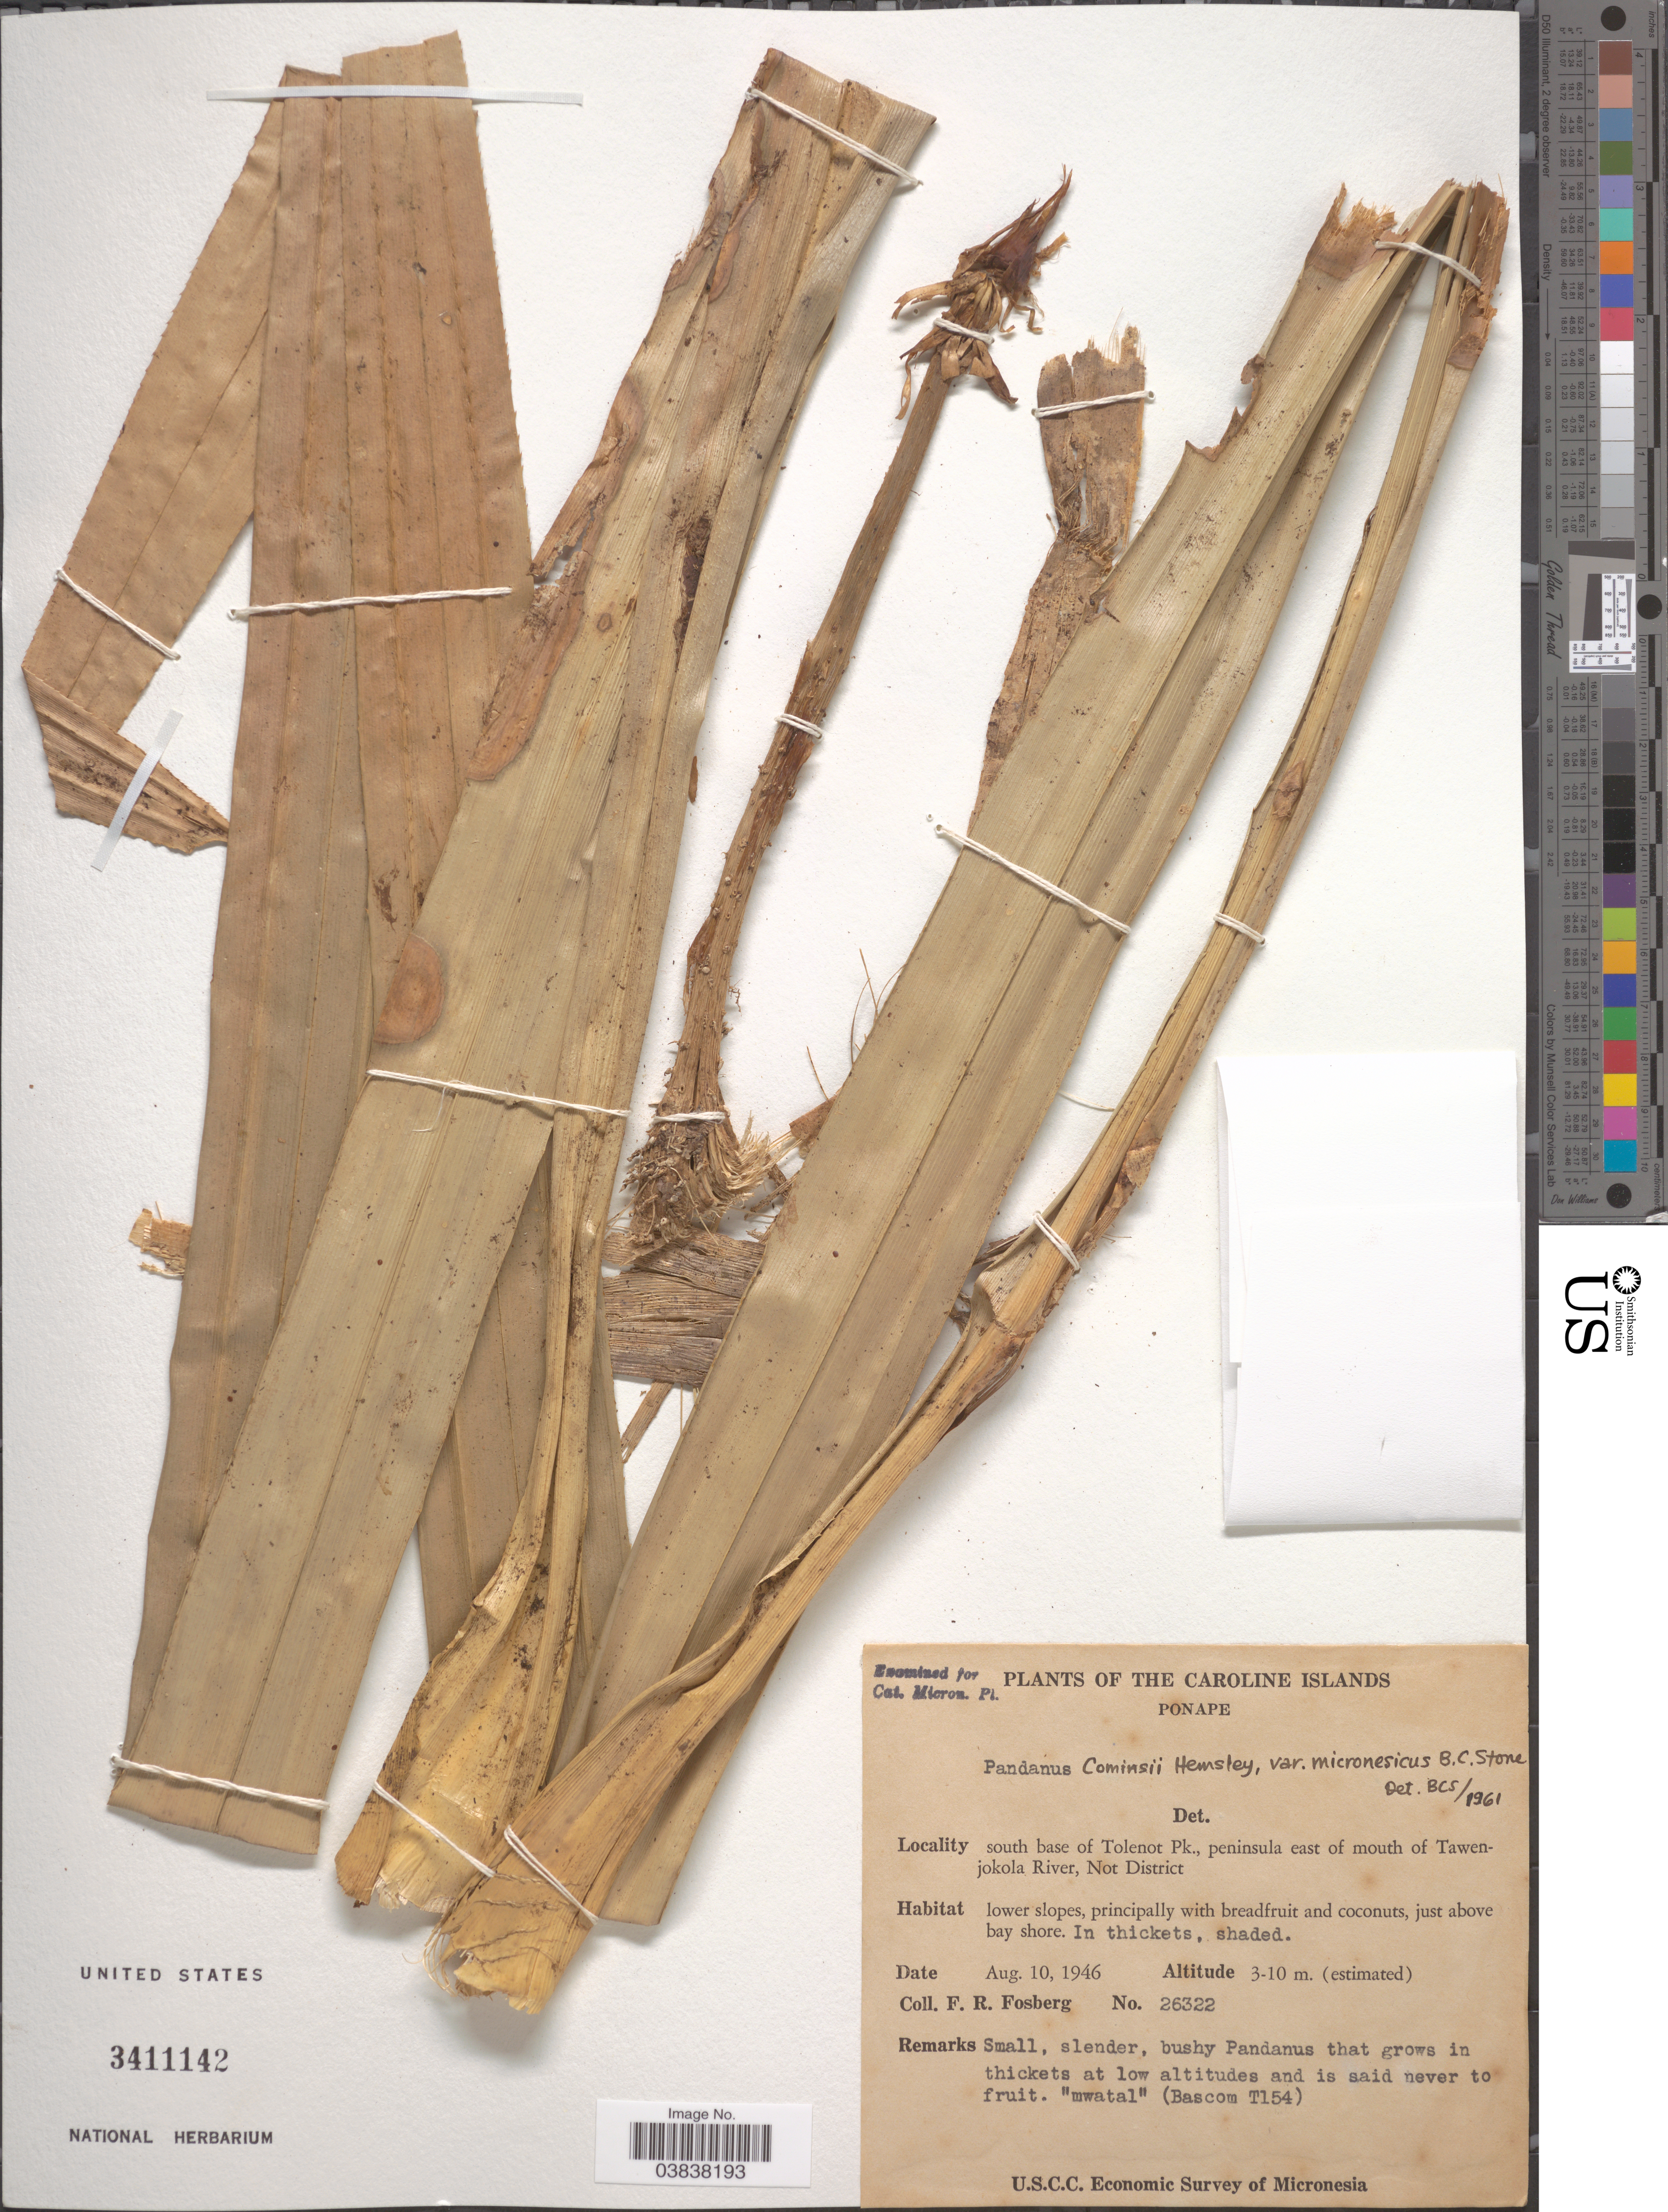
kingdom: Plantae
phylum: Tracheophyta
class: Liliopsida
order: Pandanales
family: Pandanaceae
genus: Pandanus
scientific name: Pandanus cominsii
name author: Hemsl.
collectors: F. R. Fosberg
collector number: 26322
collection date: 1946-08-10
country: Micronesia, Federated States of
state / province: Pohnpei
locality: The Caroline Islands. Ponape. South base of Tolenot Pk., peninsula east of mouth of Tawenjokola River, Not District. In thickets.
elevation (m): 3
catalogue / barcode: US 3411142